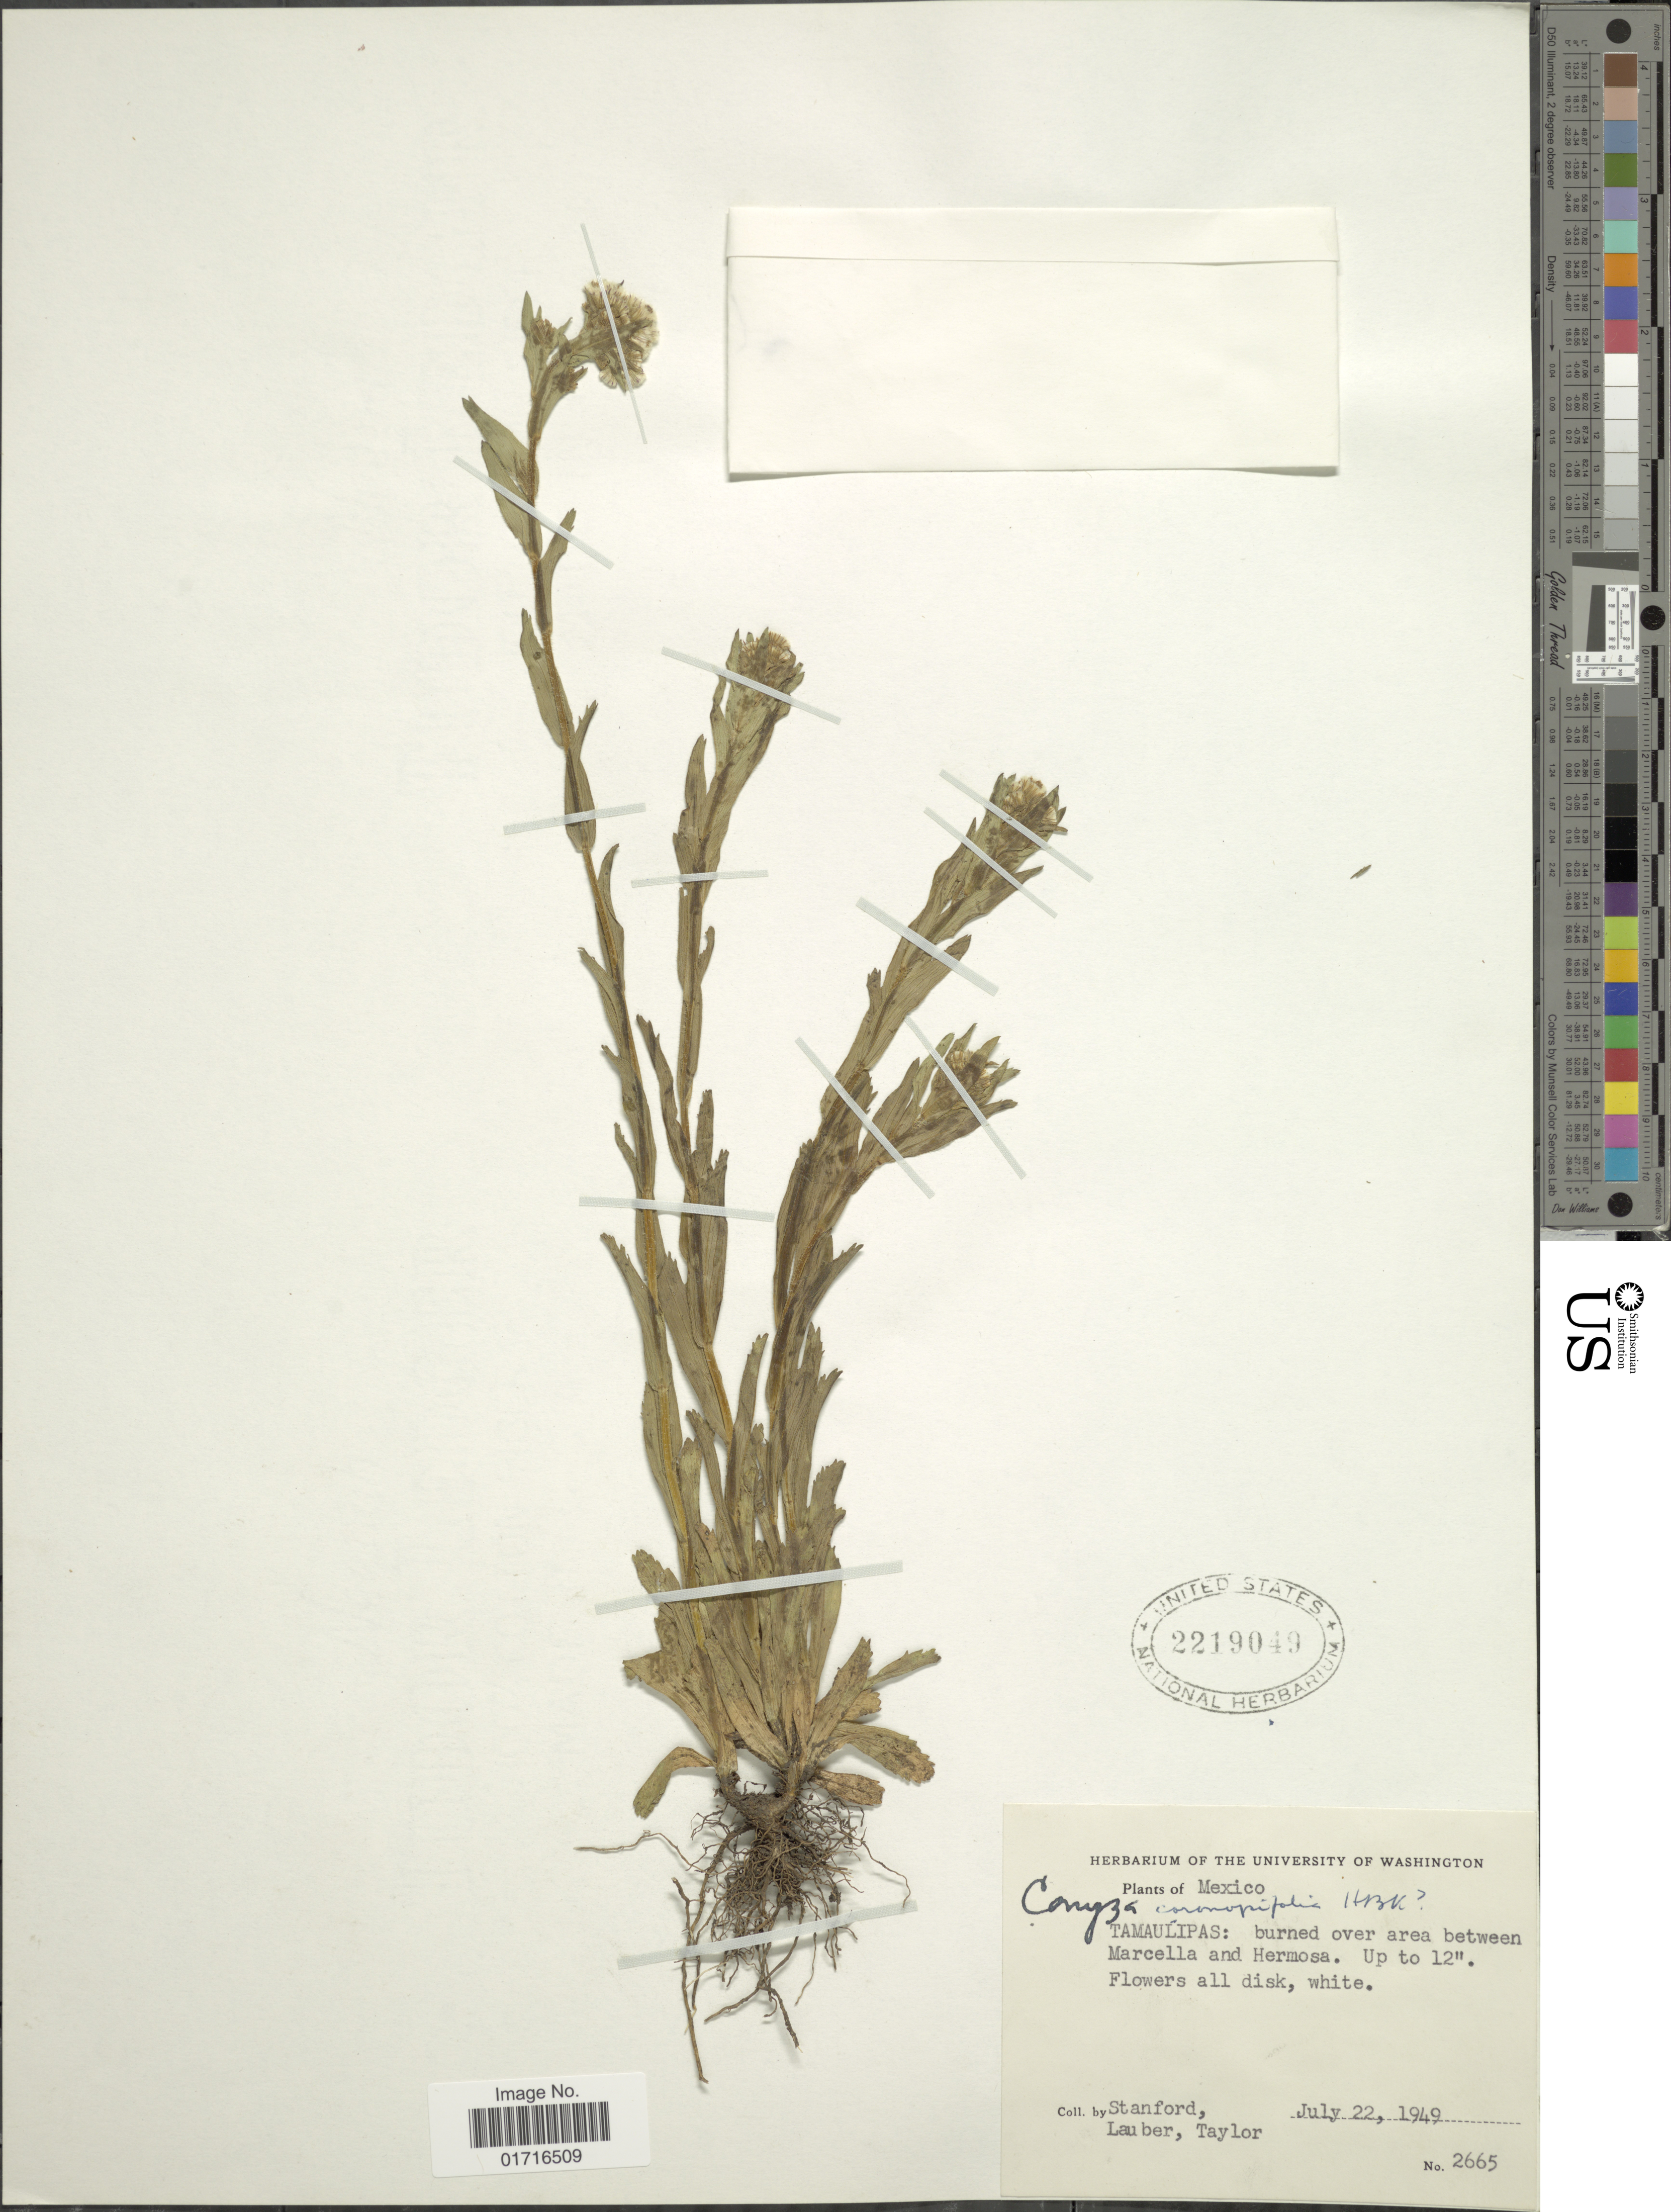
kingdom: Plantae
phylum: Tracheophyta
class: Magnoliopsida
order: Asterales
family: Asteraceae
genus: Conyza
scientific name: Conyza coronopifolia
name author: Kunth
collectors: -. Stanford, Lauber, -- & T. Lauber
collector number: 2665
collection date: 1949-07-22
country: Mexico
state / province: Tamaulipas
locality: Burned over area between Marcella and Hermosa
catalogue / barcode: US 2219049